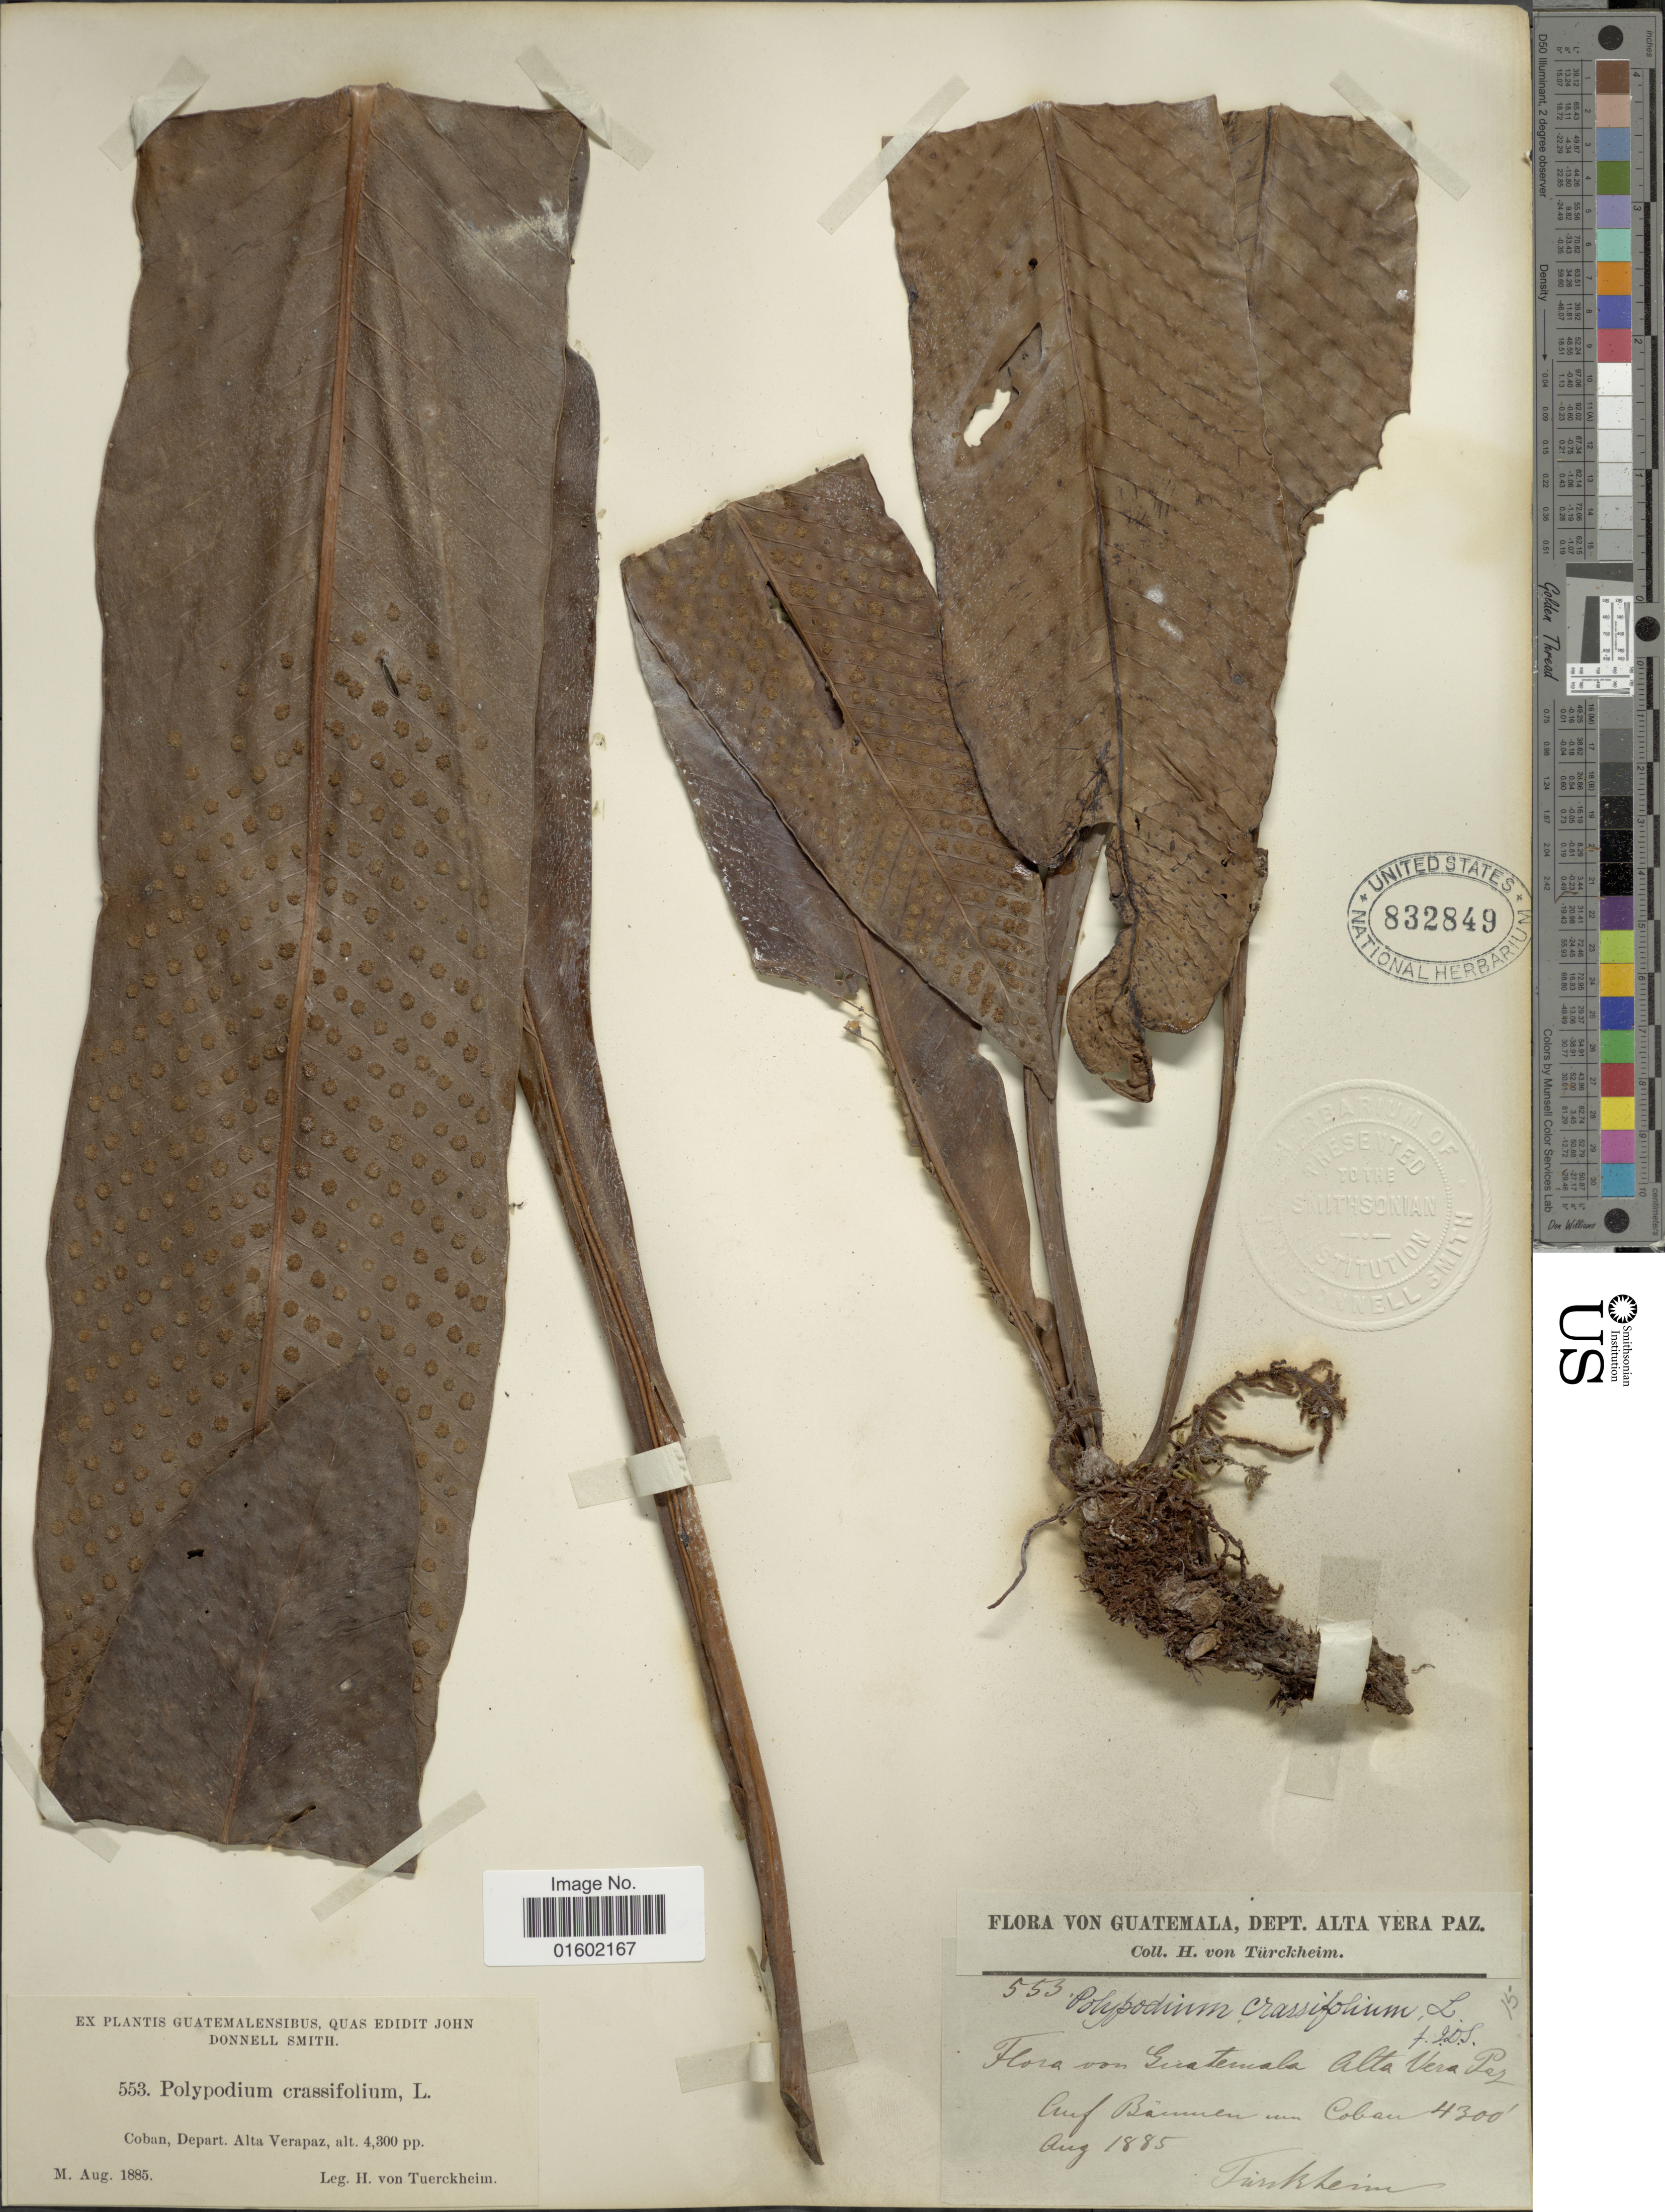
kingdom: Plantae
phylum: Tracheophyta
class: Polypodiopsida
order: Polypodiales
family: Polypodiaceae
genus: Niphidium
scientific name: Niphidium crassifolium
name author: (L.) Lellinger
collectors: H. von Türckheim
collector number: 533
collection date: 1885-08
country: Guatemala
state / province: Alta Verapaz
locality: Coban, Depart. Alta Verapaz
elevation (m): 1311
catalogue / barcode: US 832849